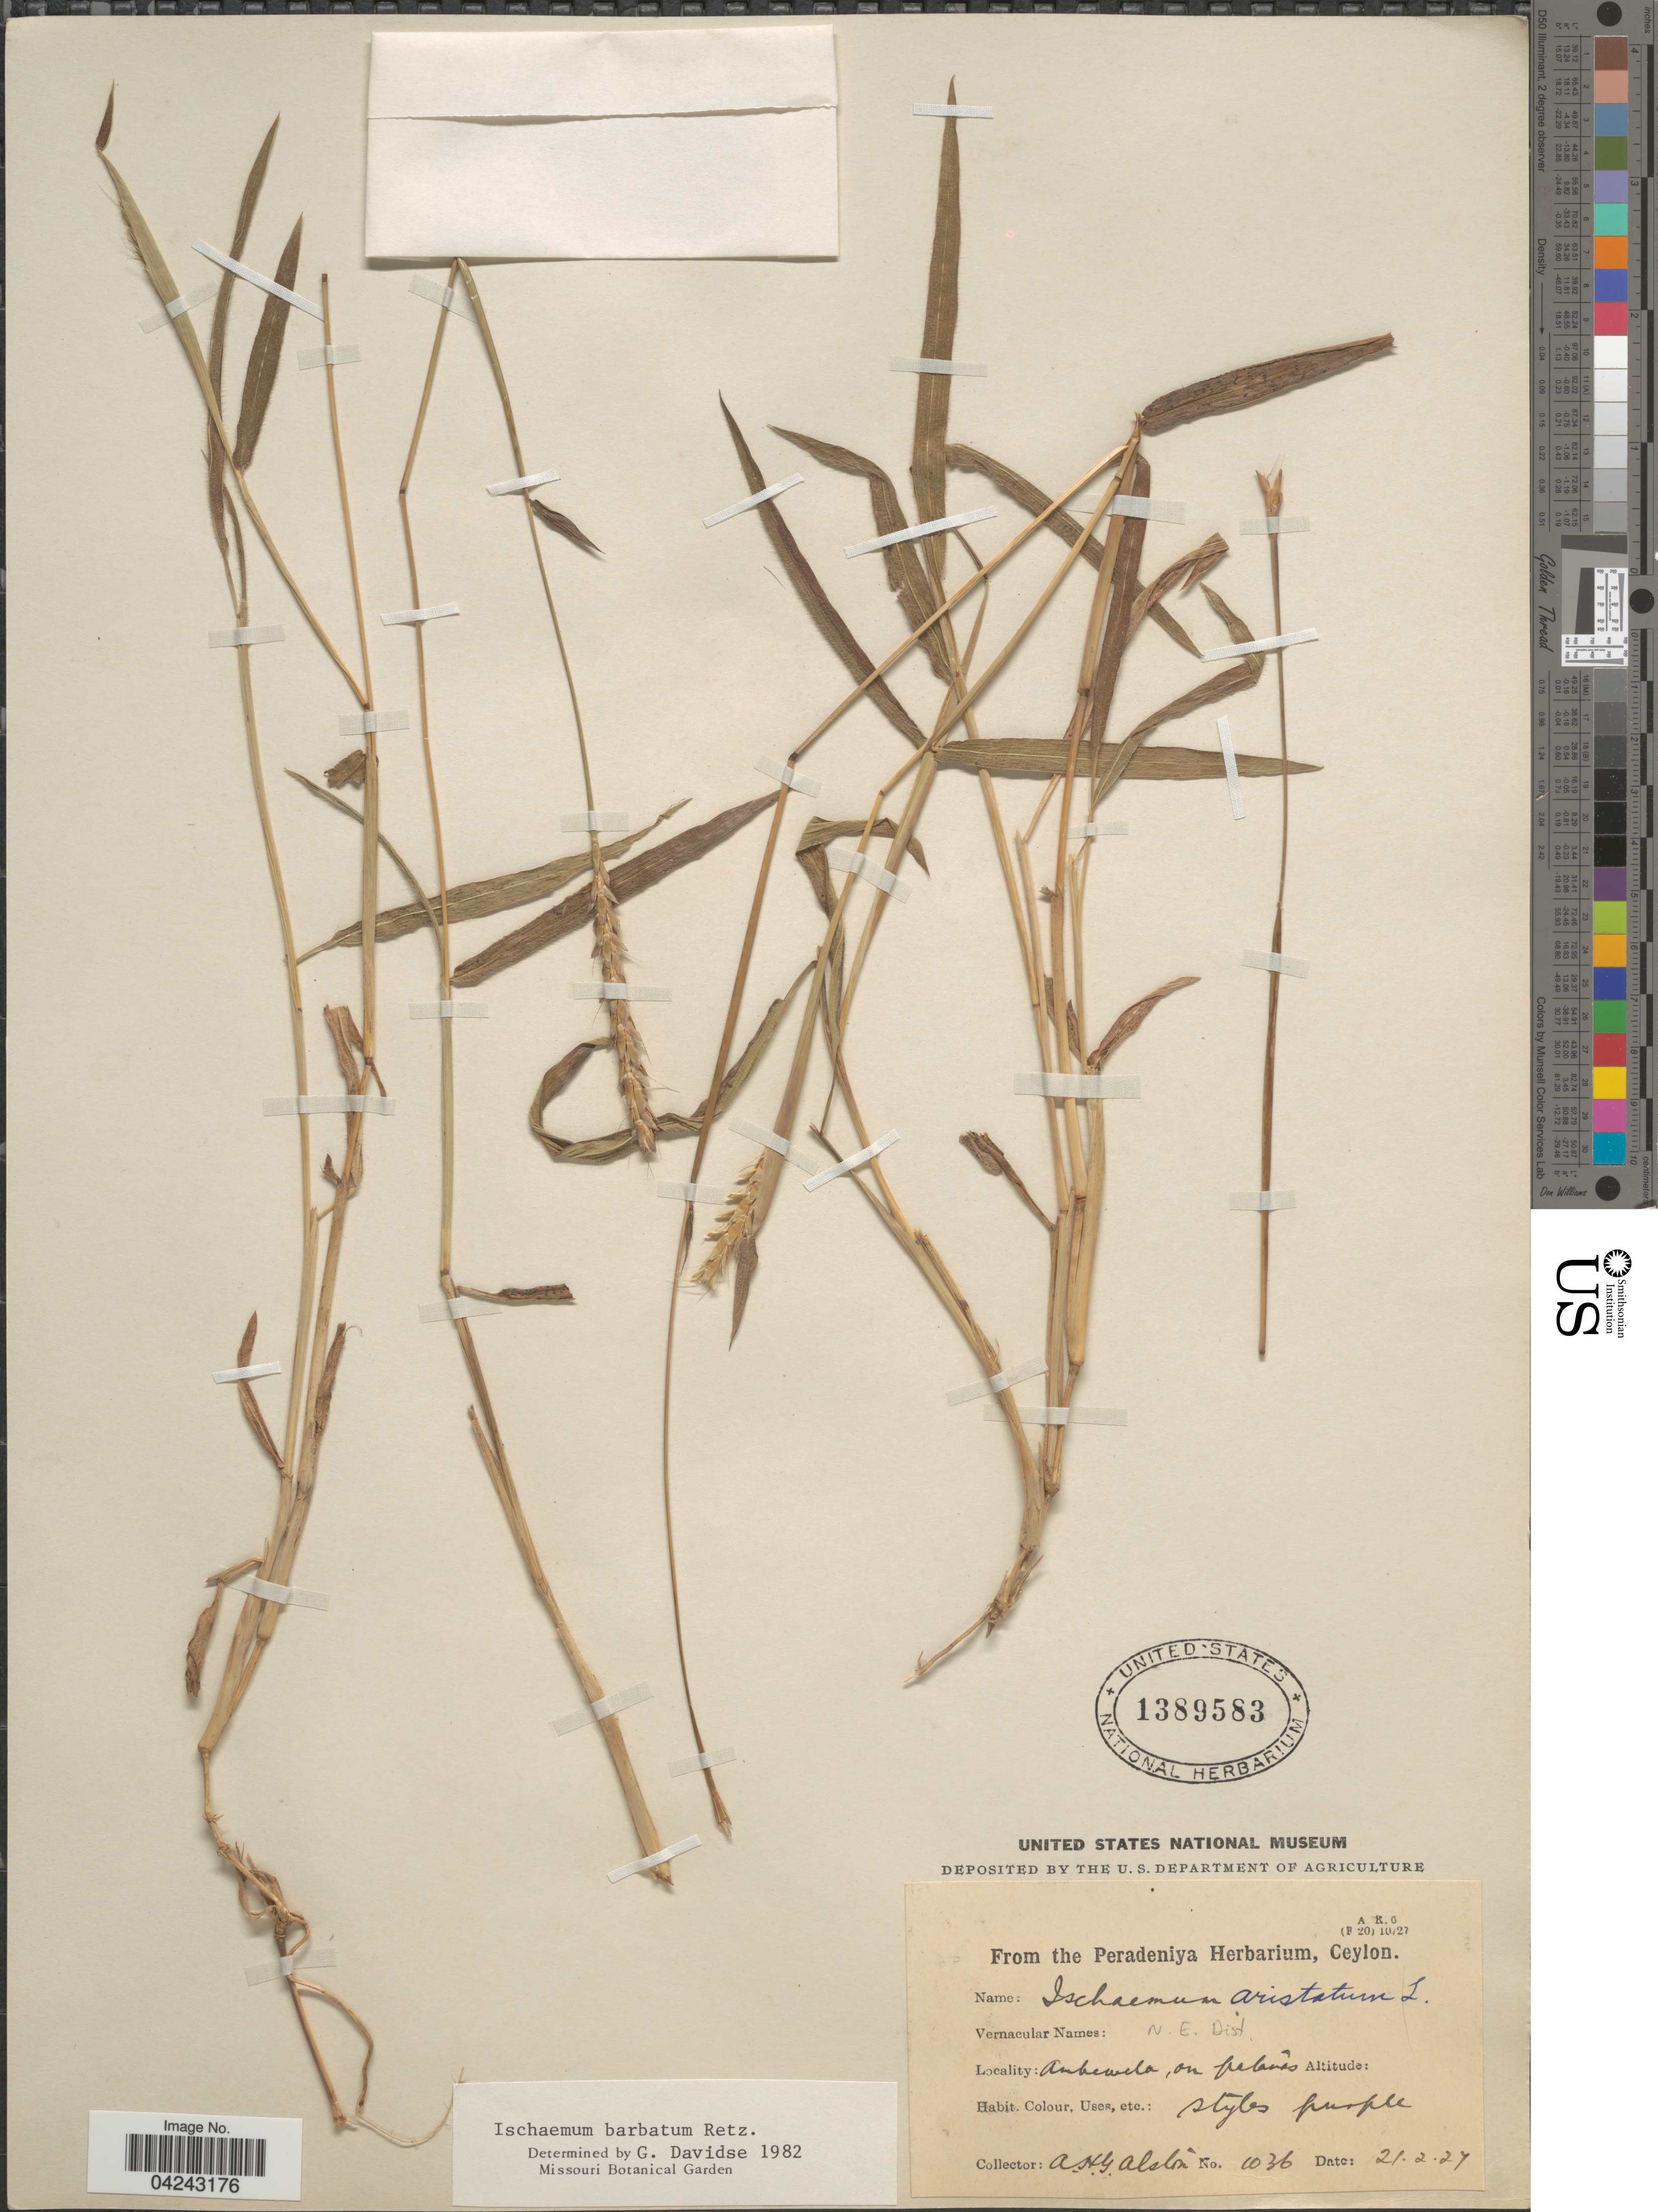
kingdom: Plantae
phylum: Tracheophyta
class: Liliopsida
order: Poales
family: Poaceae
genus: Ischaemum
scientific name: Ischaemum barbatum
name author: Blume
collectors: A. H. Alston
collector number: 1036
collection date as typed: Transcribed d/m/y: 21/2/27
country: Sri Lanka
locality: Ambewela, on pelewa.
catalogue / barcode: US 1389583